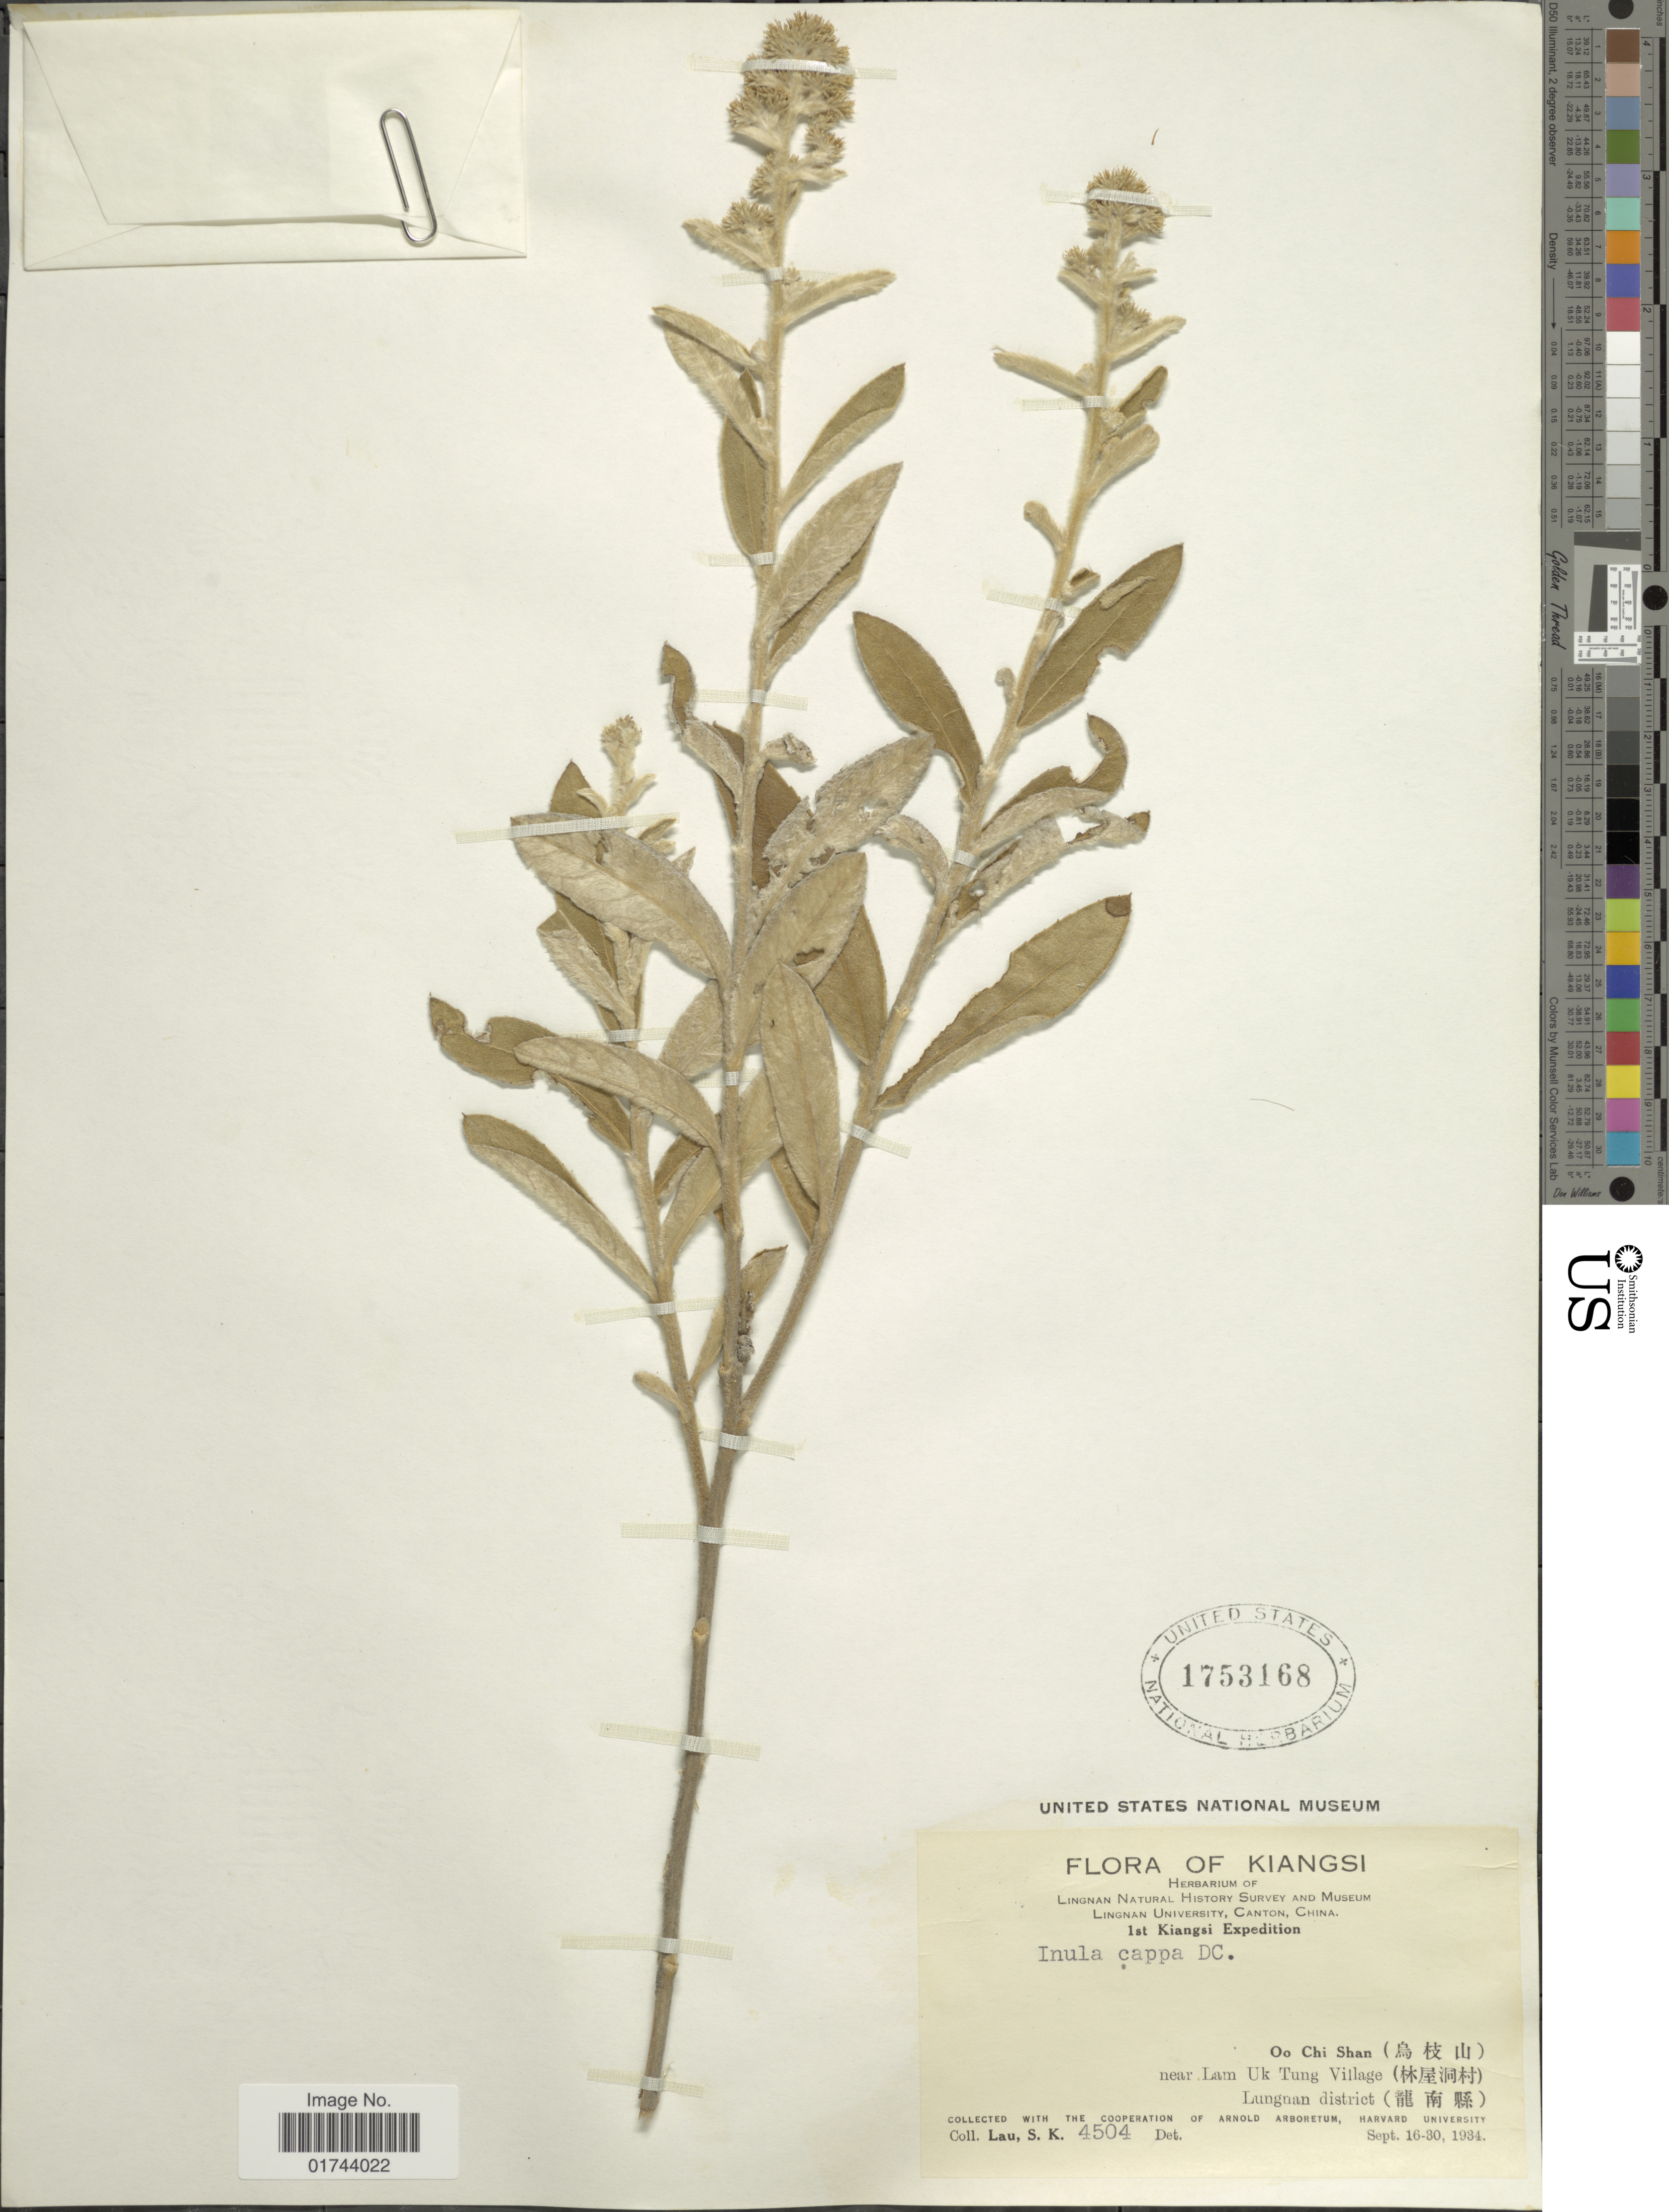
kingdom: Plantae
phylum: Tracheophyta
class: Magnoliopsida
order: Asterales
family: Asteraceae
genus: Inula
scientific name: Inula cappa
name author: (Buch.-Ham. ex D. Don) DC.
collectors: S. K. Lau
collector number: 4504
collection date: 1934-09-16/1934-09-30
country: China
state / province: Jiangxi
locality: Kiangsi, Oo Chi Shan, near Lam Uk Tung Village, Lungnam district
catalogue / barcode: US 1753168